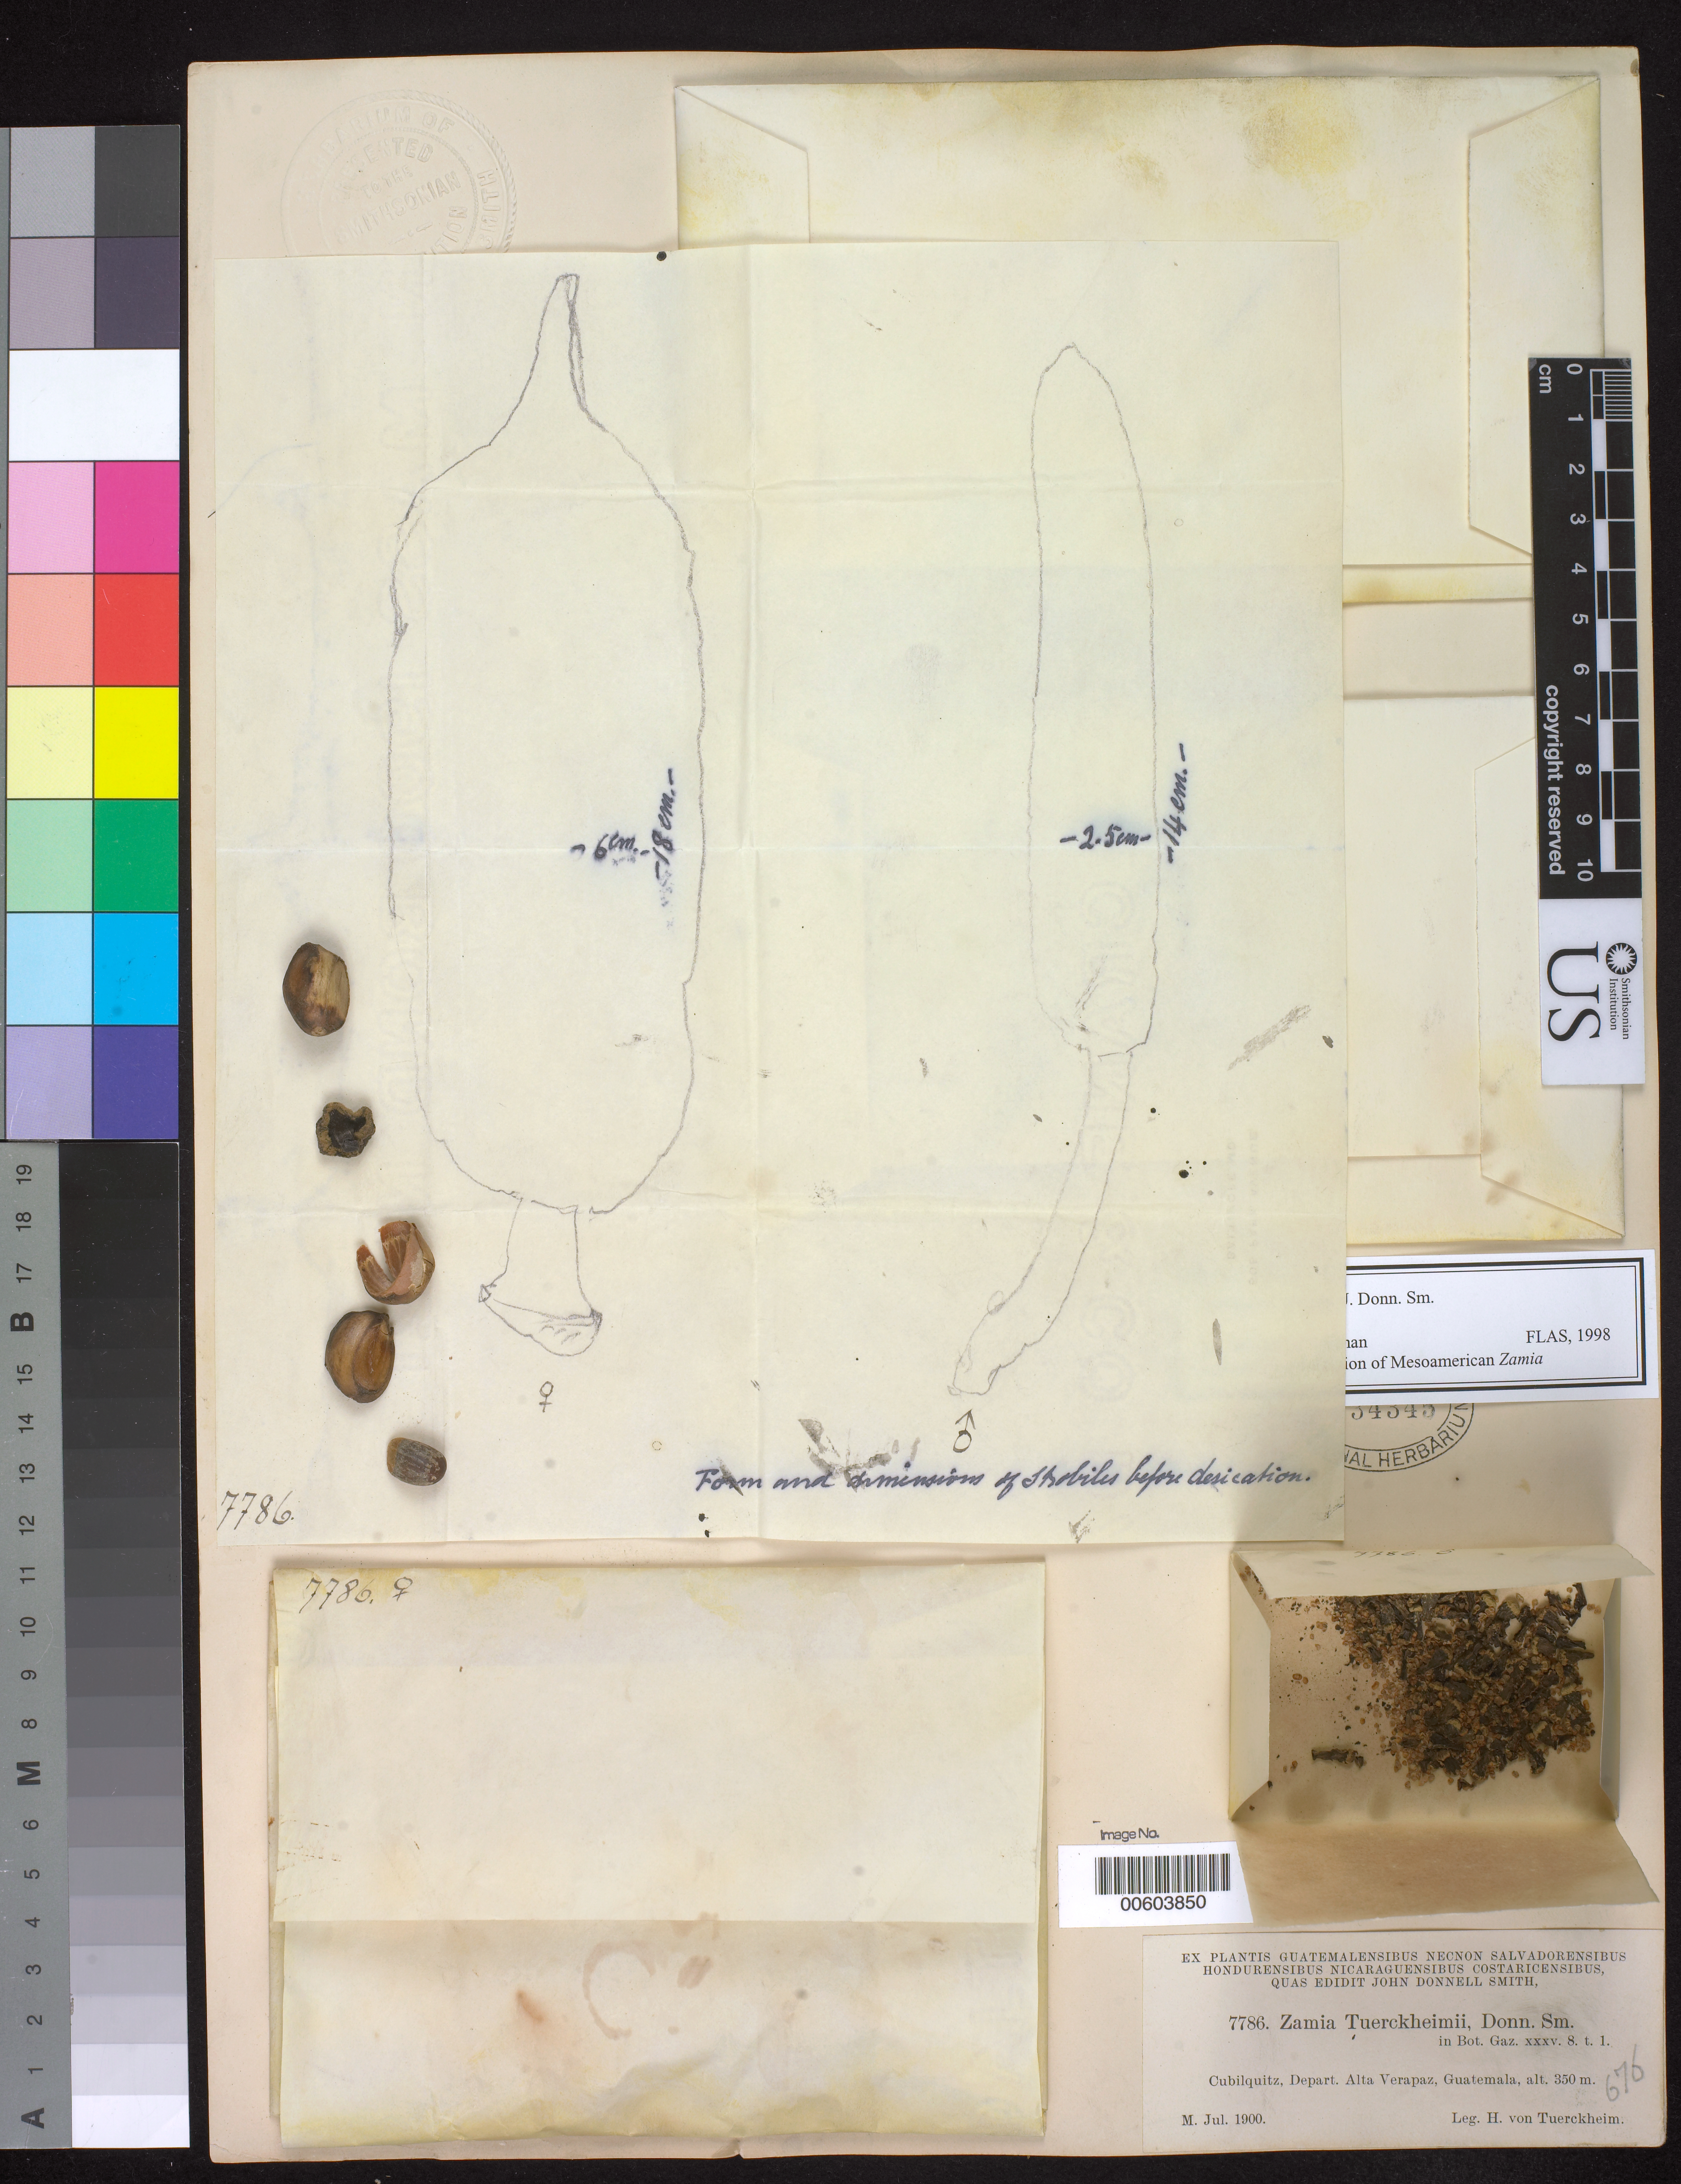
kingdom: Plantae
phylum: Tracheophyta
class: Cycadopsida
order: Cycadales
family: Zamiaceae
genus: Zamia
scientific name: Zamia tuerckheimii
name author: Donn. Sm.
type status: Type Collection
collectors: H. von Türckheim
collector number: J.D.S. 7786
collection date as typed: Jul 1900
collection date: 1900-07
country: Guatemala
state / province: Alta Verapaz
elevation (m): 350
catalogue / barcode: US 934345